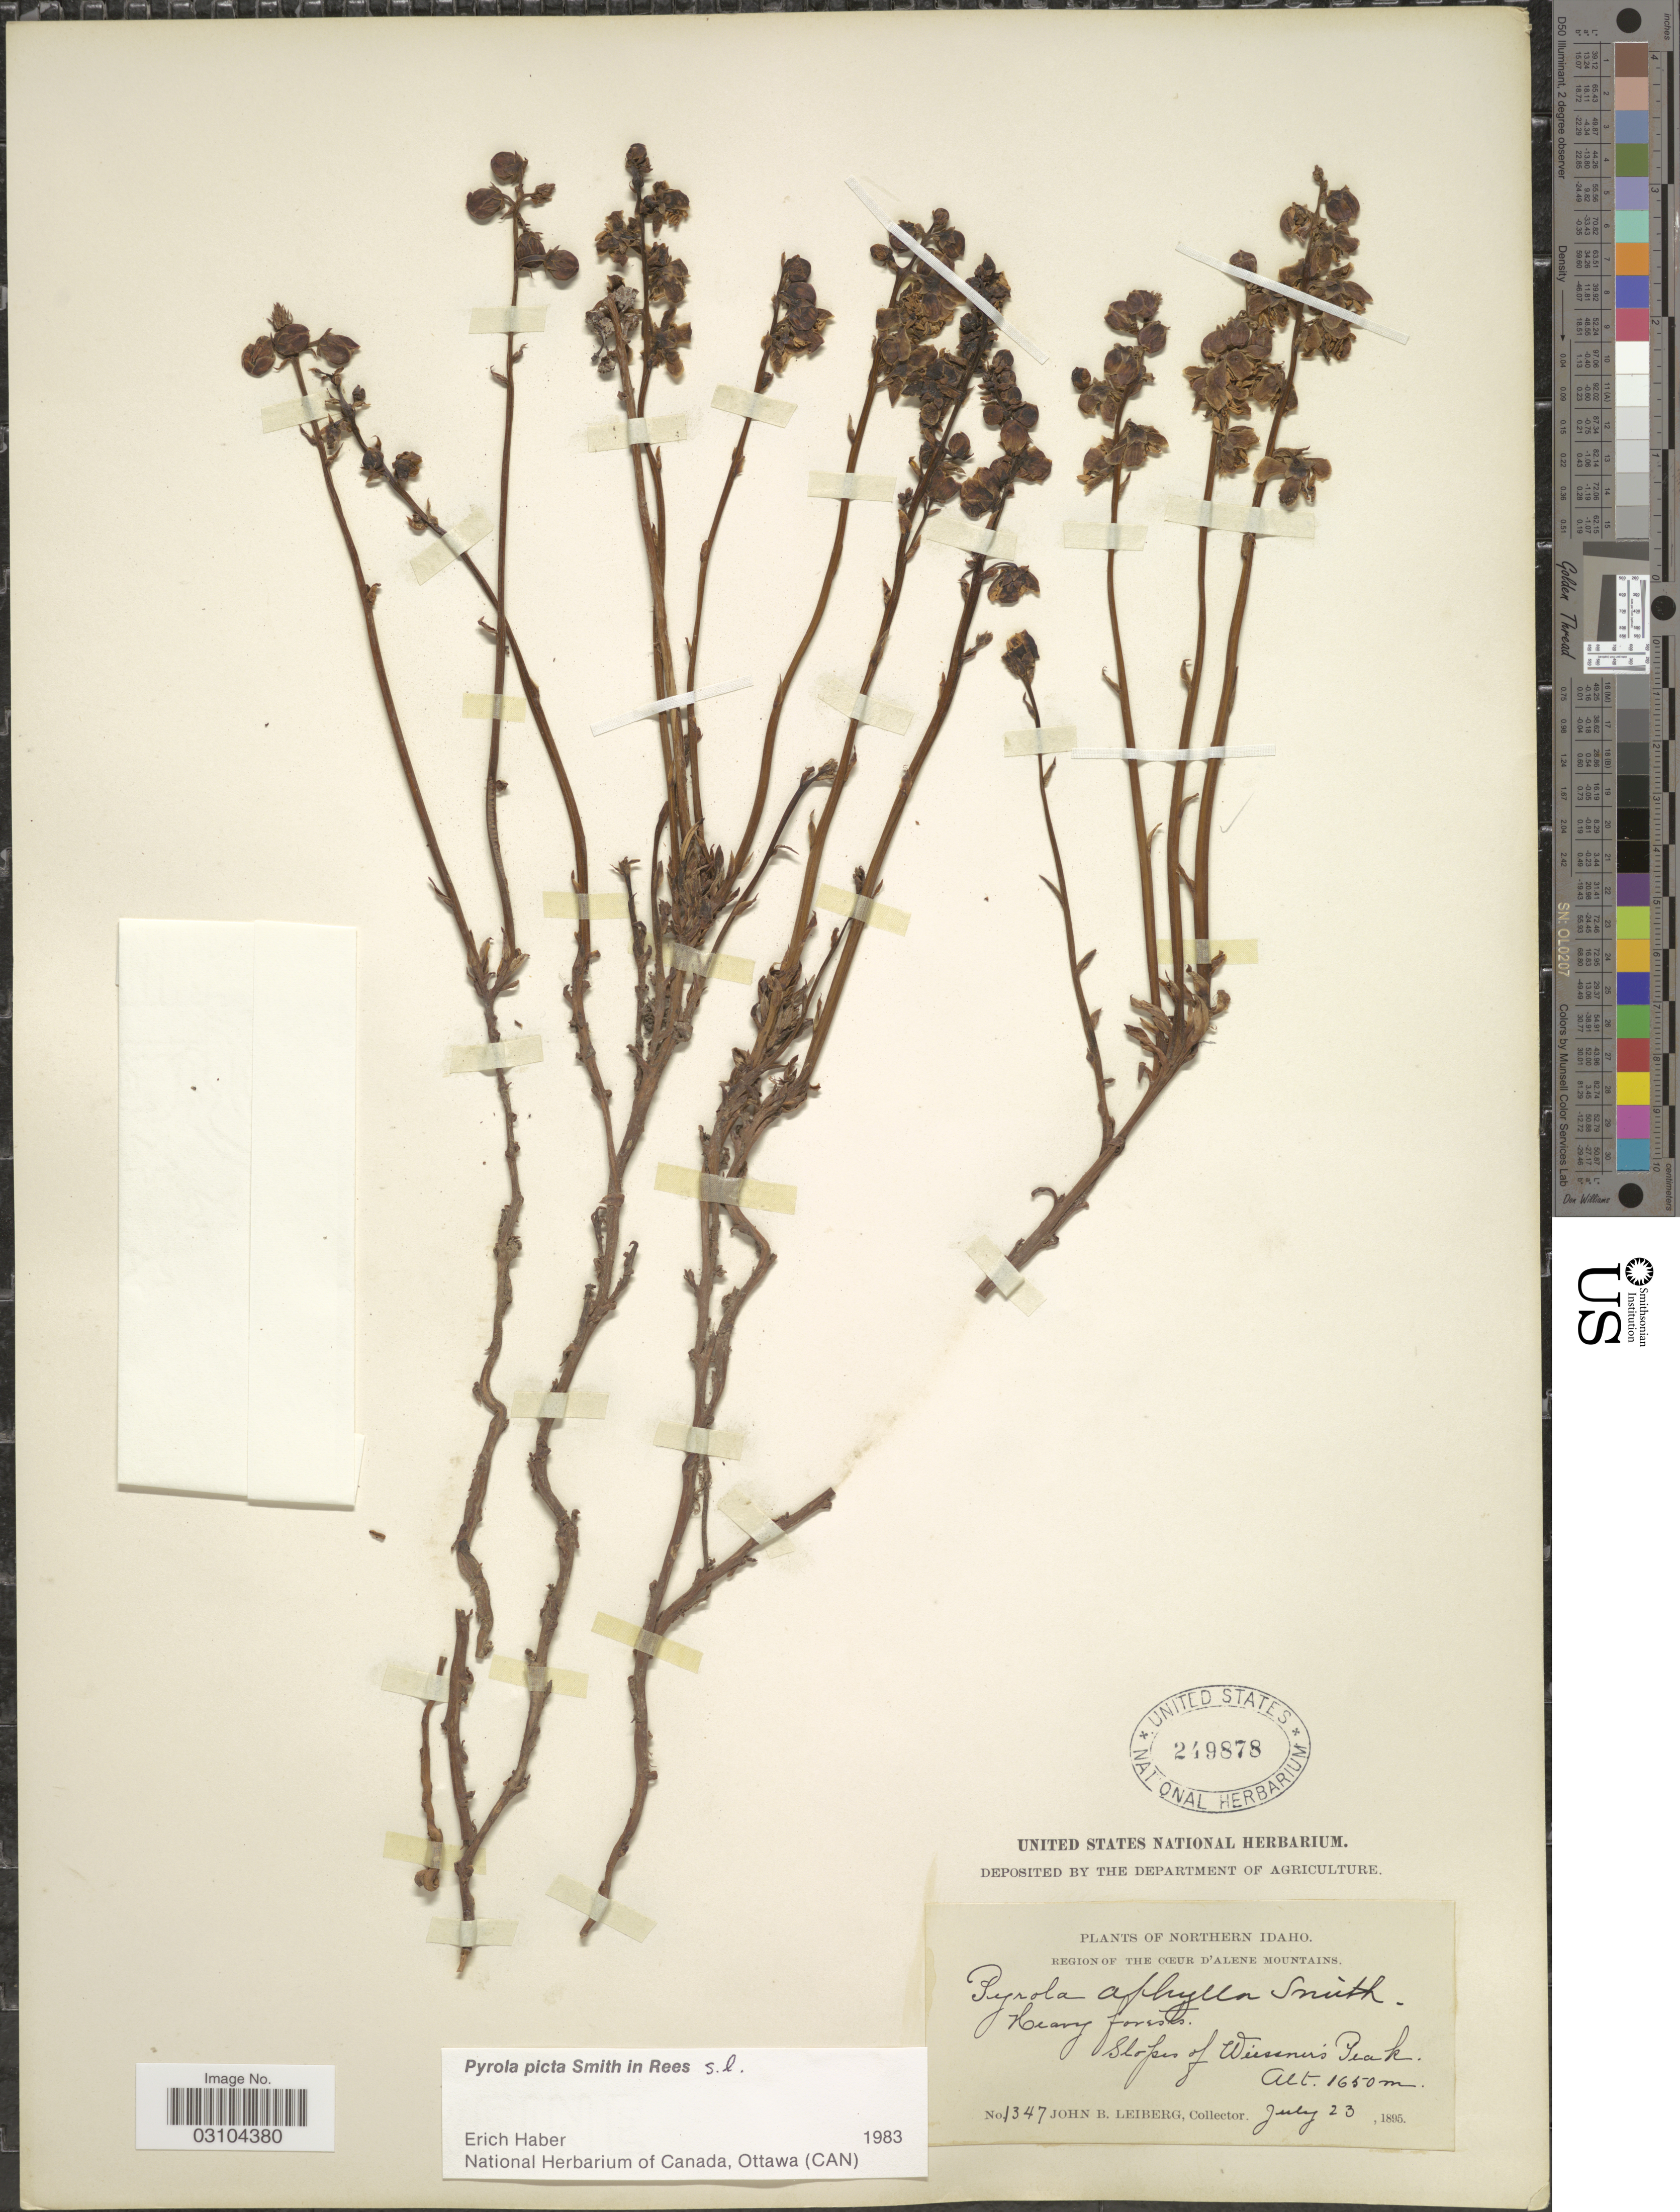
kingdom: Plantae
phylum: Tracheophyta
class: Magnoliopsida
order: Ericales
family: Ericaceae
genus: Pyrola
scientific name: Pyrola picta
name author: Sm. in Rees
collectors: J. B. Leiberg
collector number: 1347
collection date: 1895-07-23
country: United States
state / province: Idaho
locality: Northern Idaho. Region of The Coeur D'Alene Mountains. Heavy forests. Slopes of Wieseners Peak.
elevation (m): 1650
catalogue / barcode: US 249878